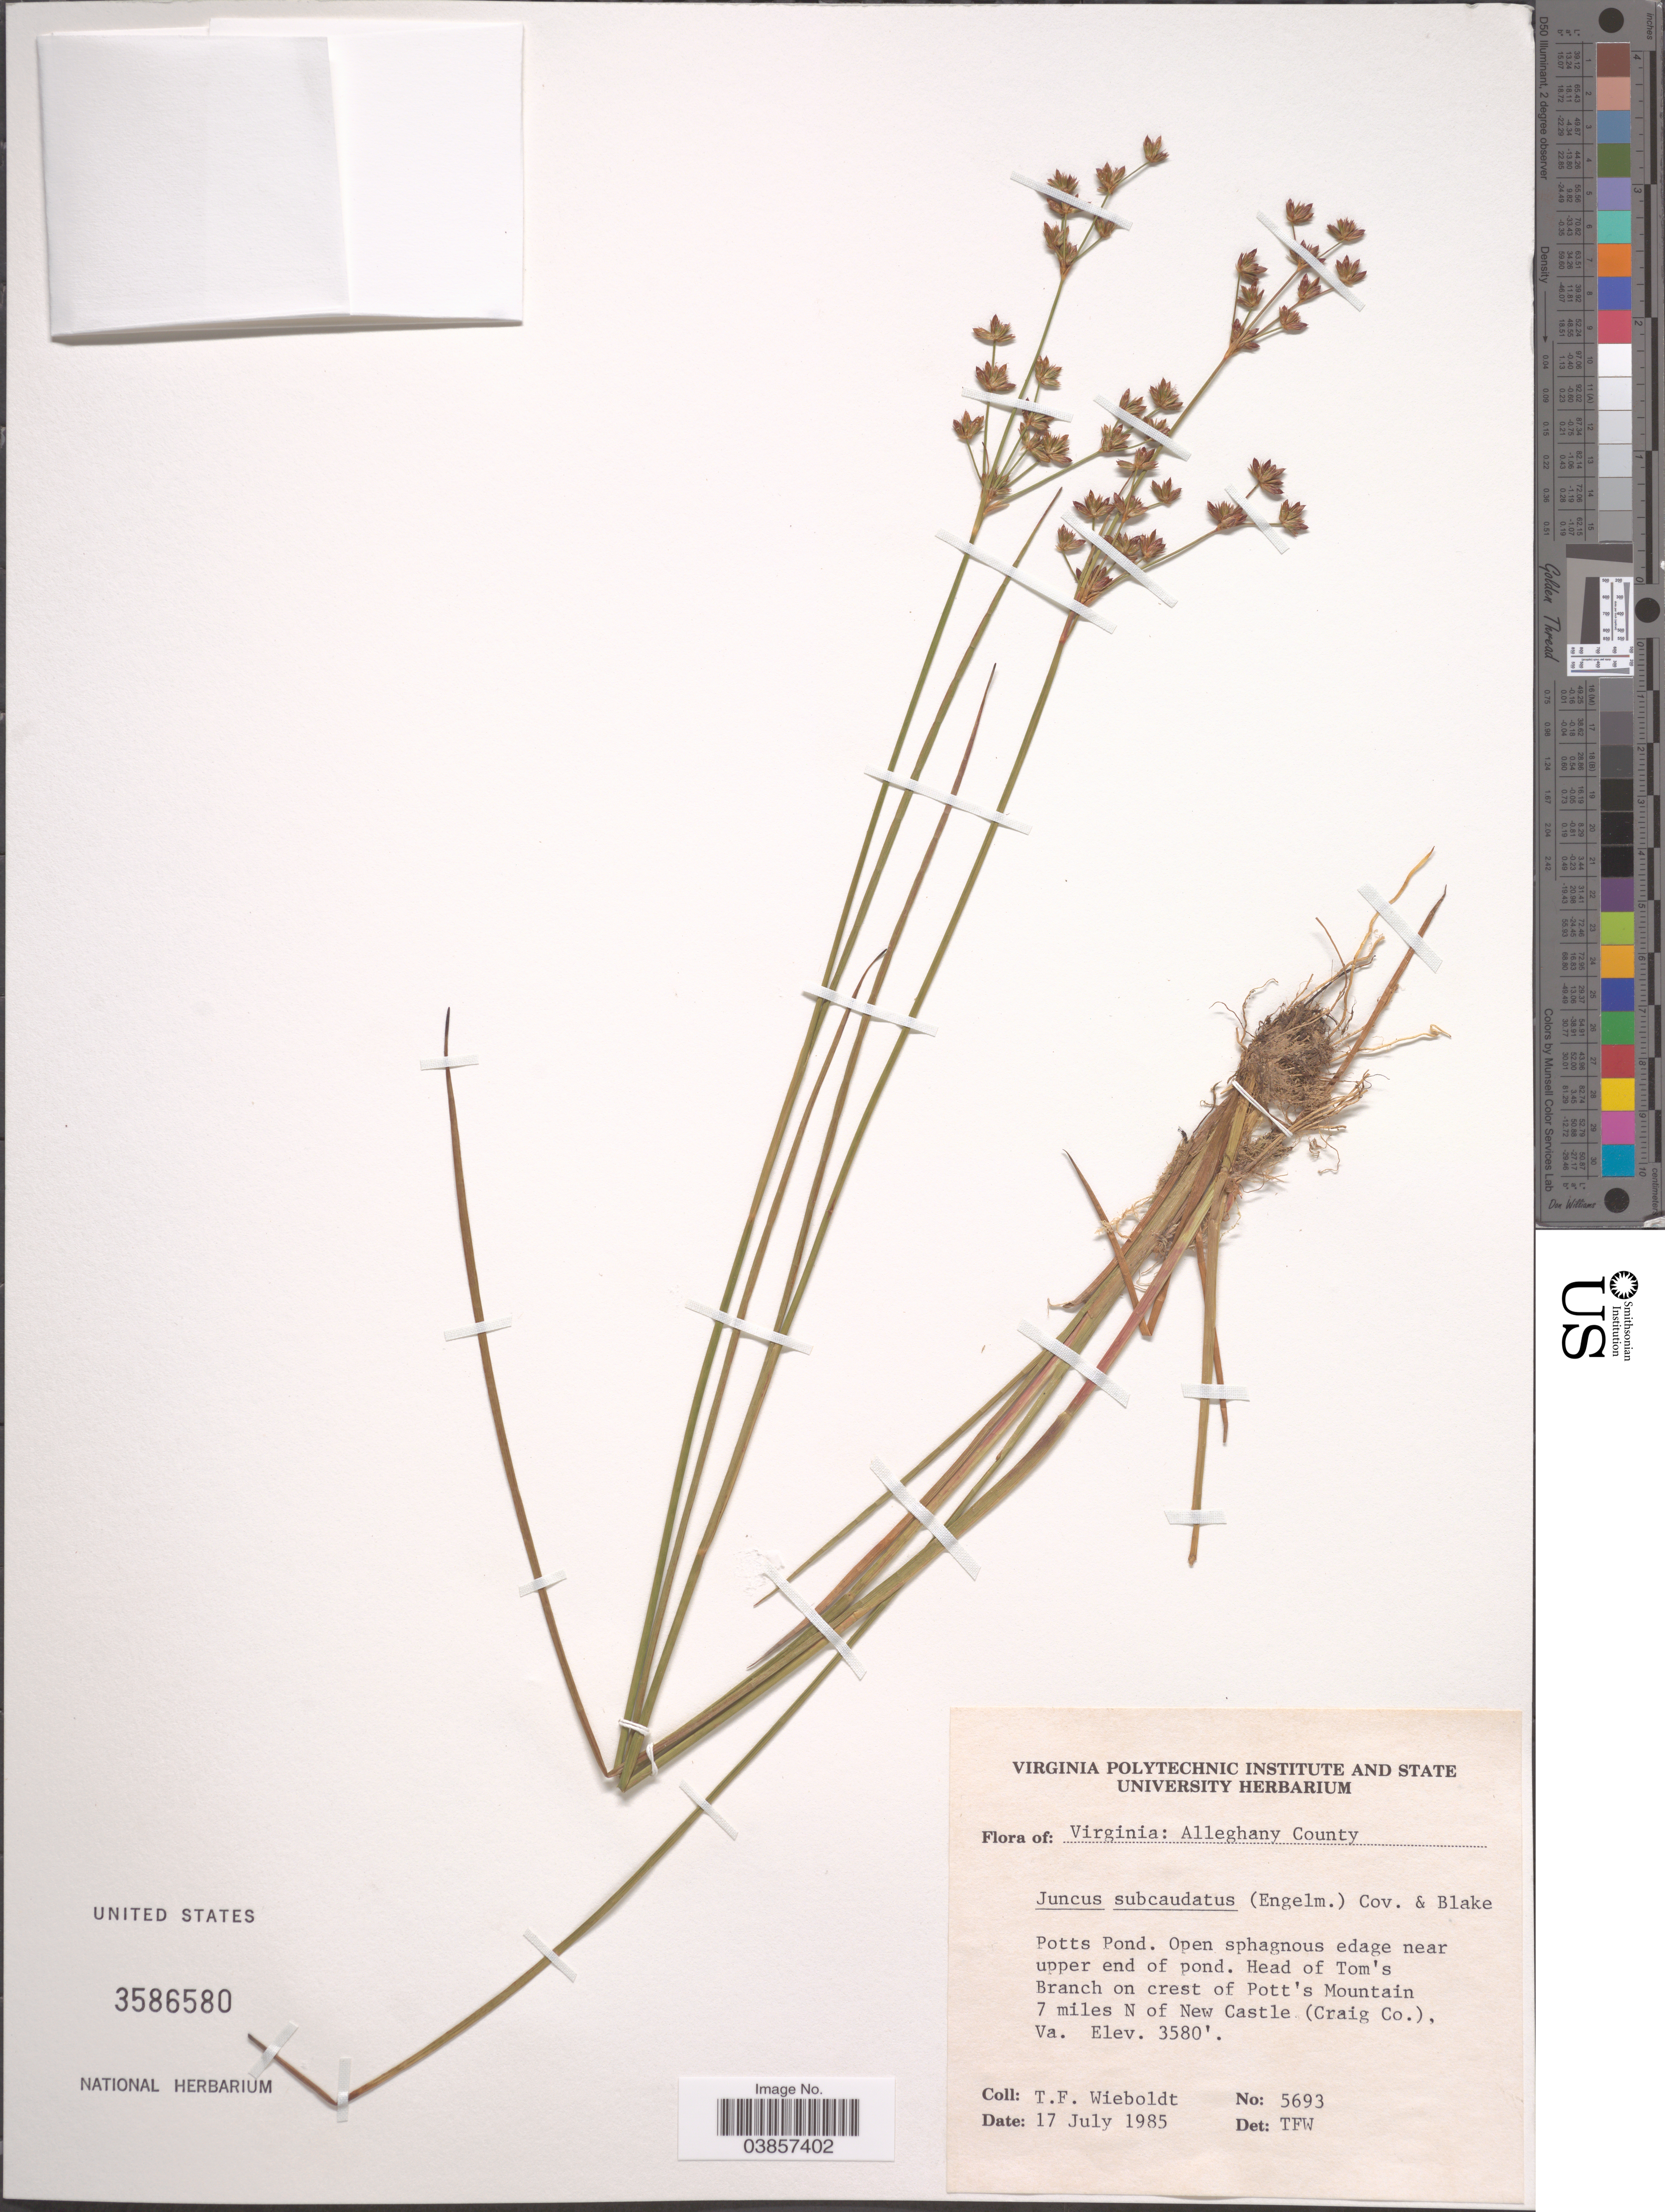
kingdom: Plantae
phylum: Tracheophyta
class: Liliopsida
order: Poales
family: Juncaceae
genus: Juncus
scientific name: Juncus subcaudatus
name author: (Engelm. ex A. Gray) Coville & S.F. Blake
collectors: T. Wieboldt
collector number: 5693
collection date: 1985-07-17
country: United States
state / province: Virginia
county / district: Alleghany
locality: Alleghany County. Potts Pond. Open sphagnous edage near upper end of pond. Head of Tom's Branch on crest of Pott's Mountain 7 miles N of New Castle (Craig Co.).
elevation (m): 1091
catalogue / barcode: US 3586580